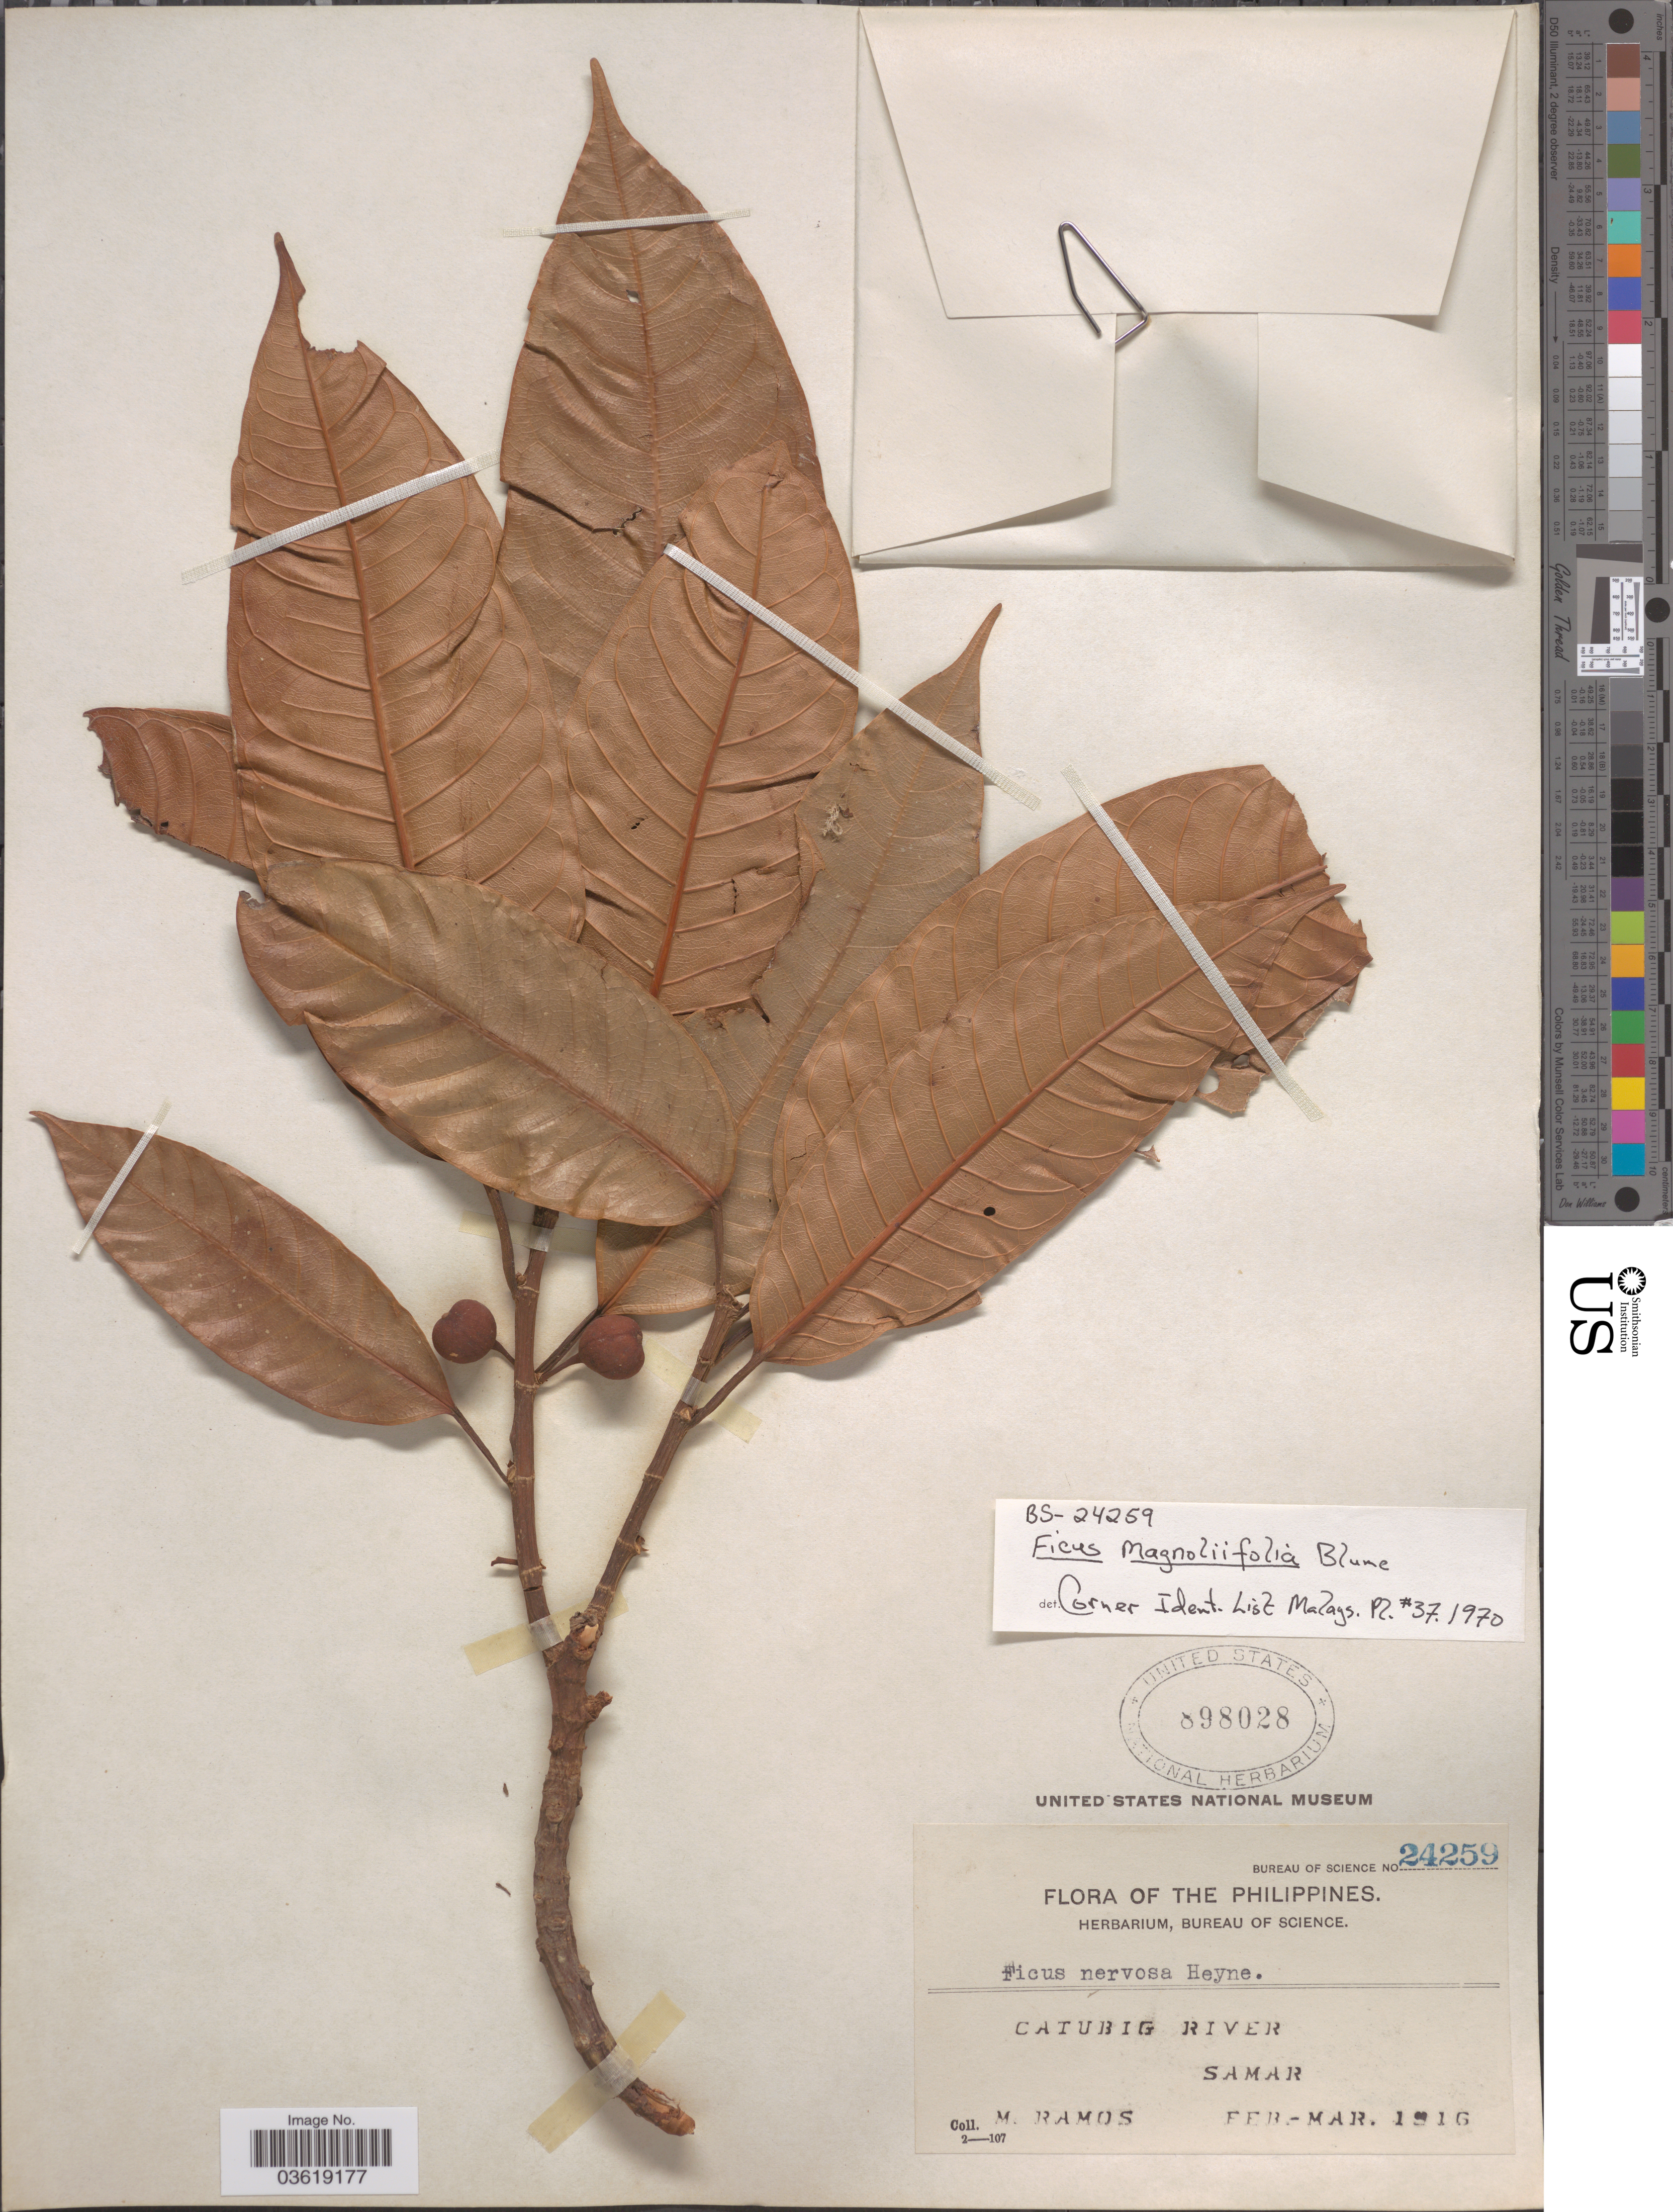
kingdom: Plantae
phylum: Tracheophyta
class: Magnoliopsida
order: Rosales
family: Moraceae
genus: Ficus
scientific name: Ficus magnoliifolia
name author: Blume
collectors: M. Ramos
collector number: Bureau of Science 24259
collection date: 1916-02/1916-03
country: Philippines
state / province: Eastern Visayas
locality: Catubig River. Samar.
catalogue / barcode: US 898028